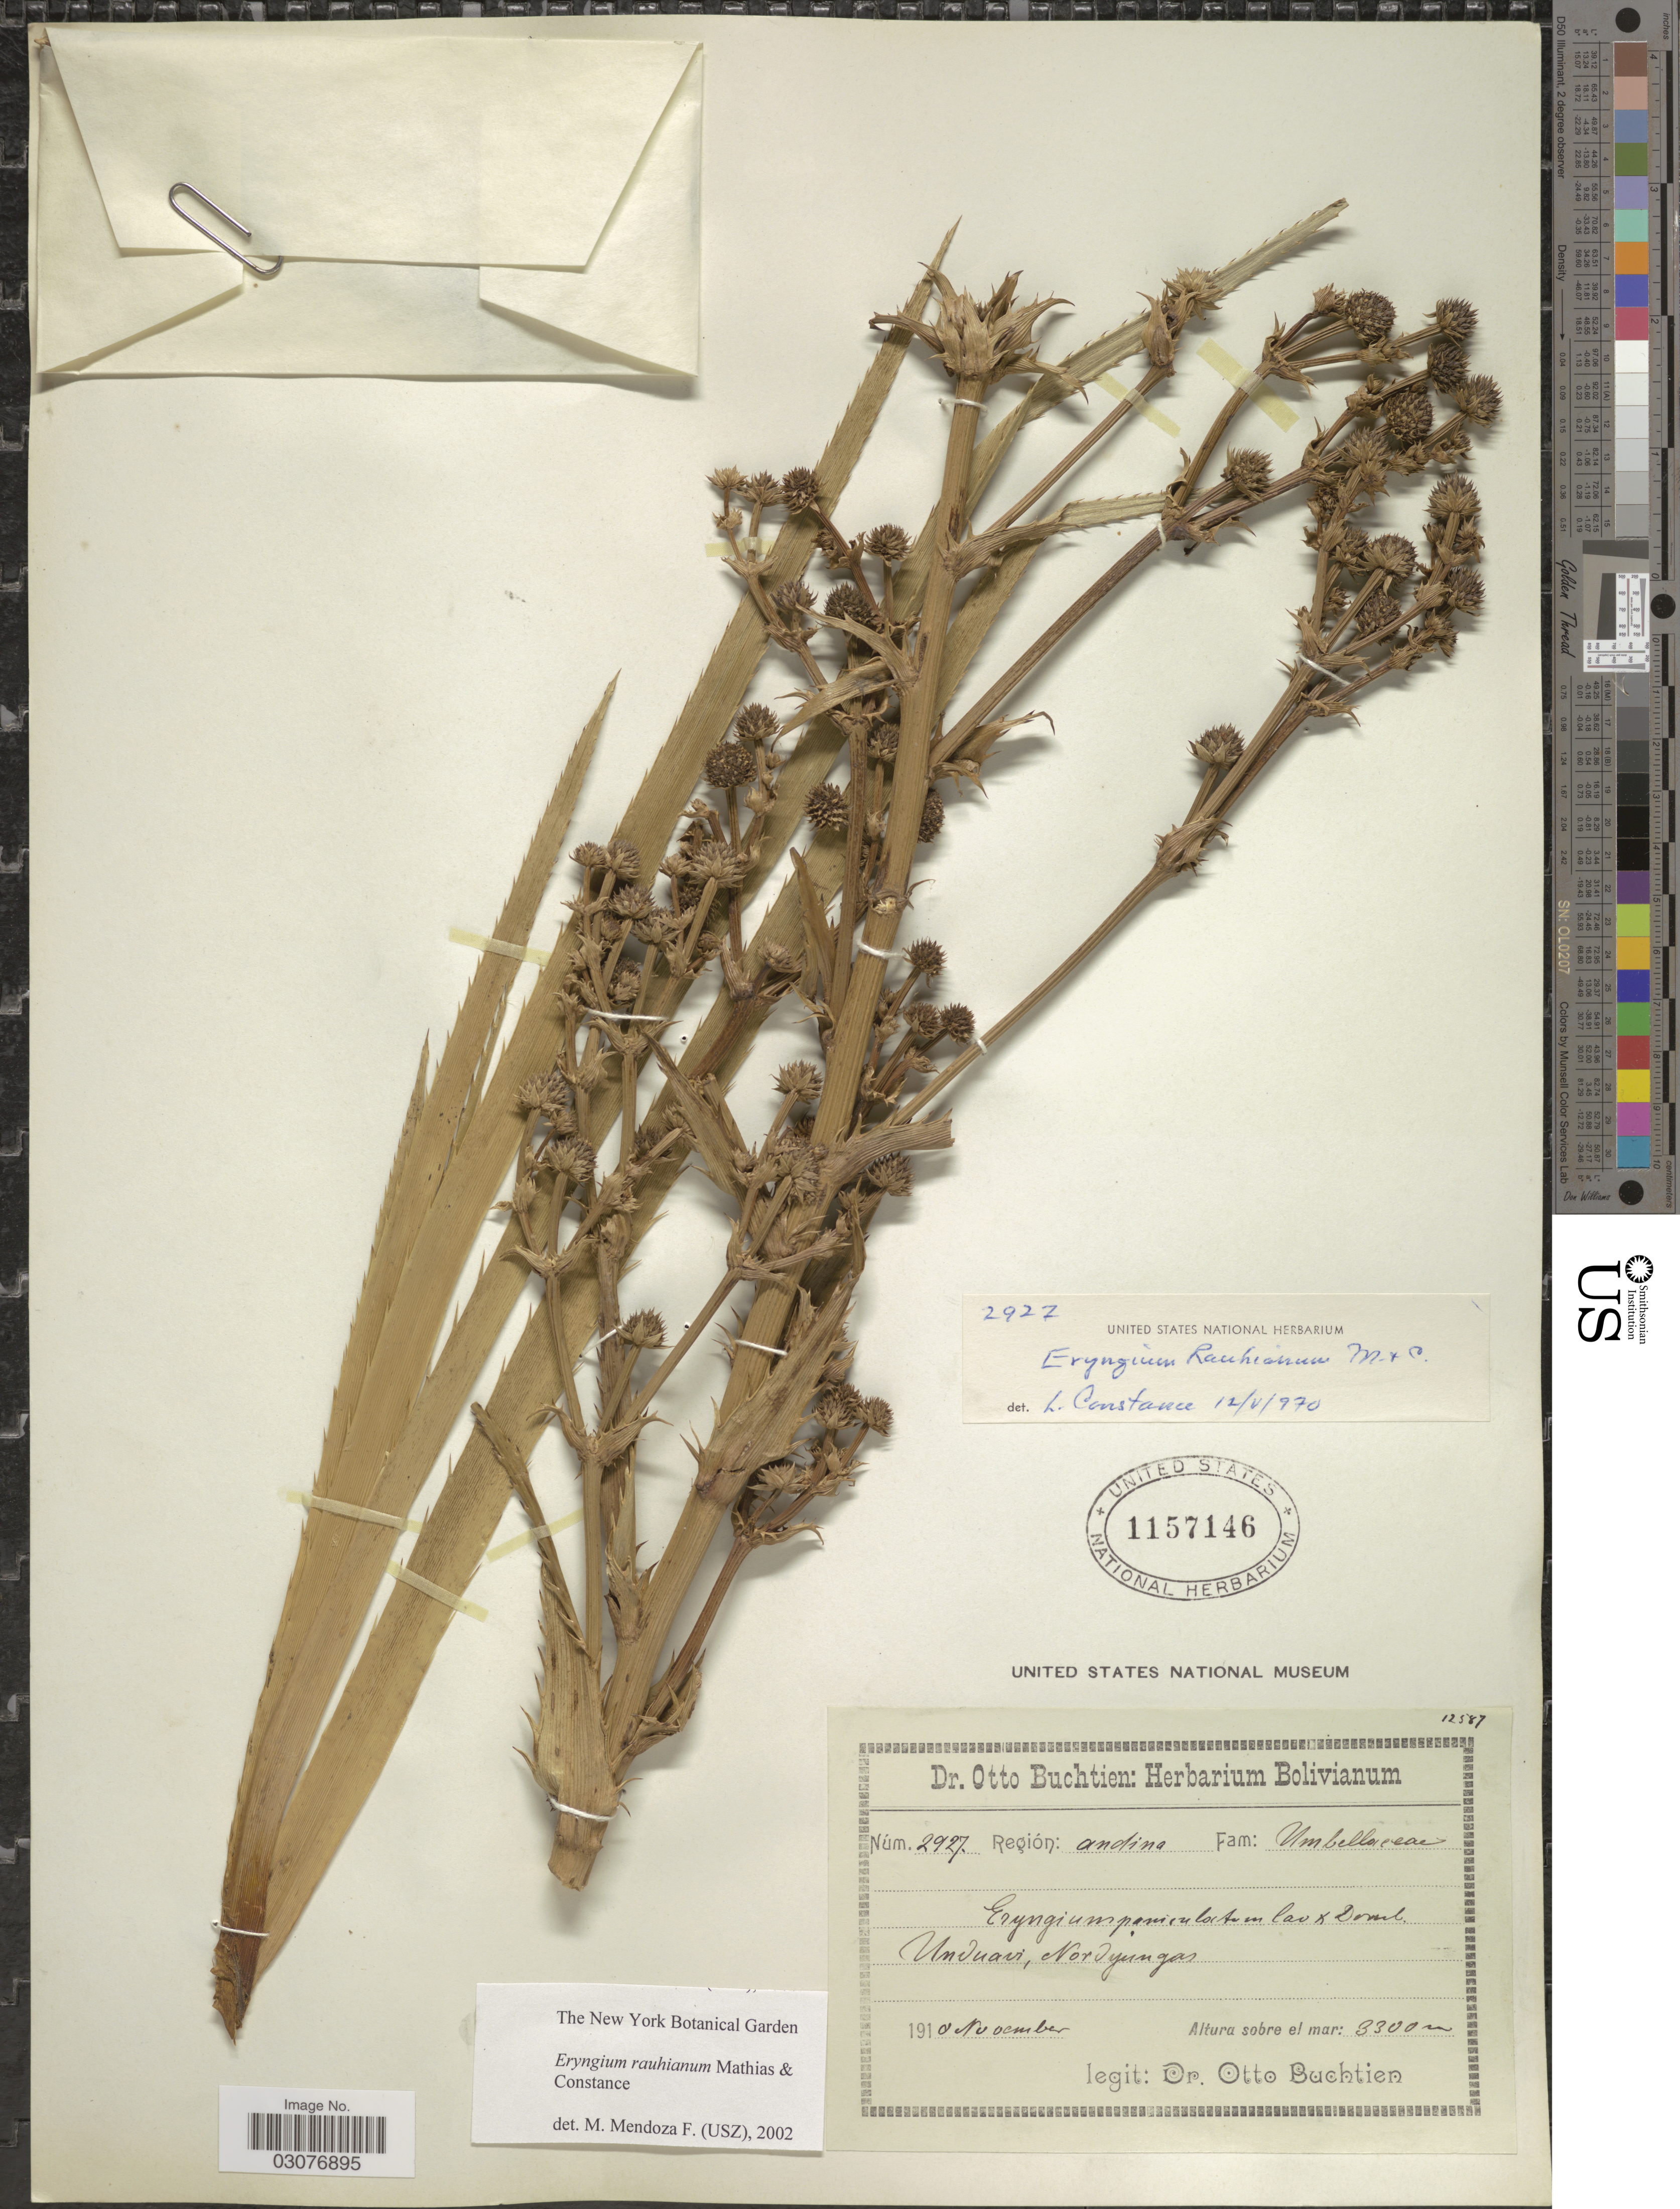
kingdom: Plantae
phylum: Tracheophyta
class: Magnoliopsida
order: Apiales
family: Apiaceae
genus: Eryngium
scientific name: Eryngium rauhianum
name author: Mathias & Constance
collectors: O. Buchtien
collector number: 2927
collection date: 1910-11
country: Bolivia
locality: Unduavi, Nordyungas.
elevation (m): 3300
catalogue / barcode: US 1157146